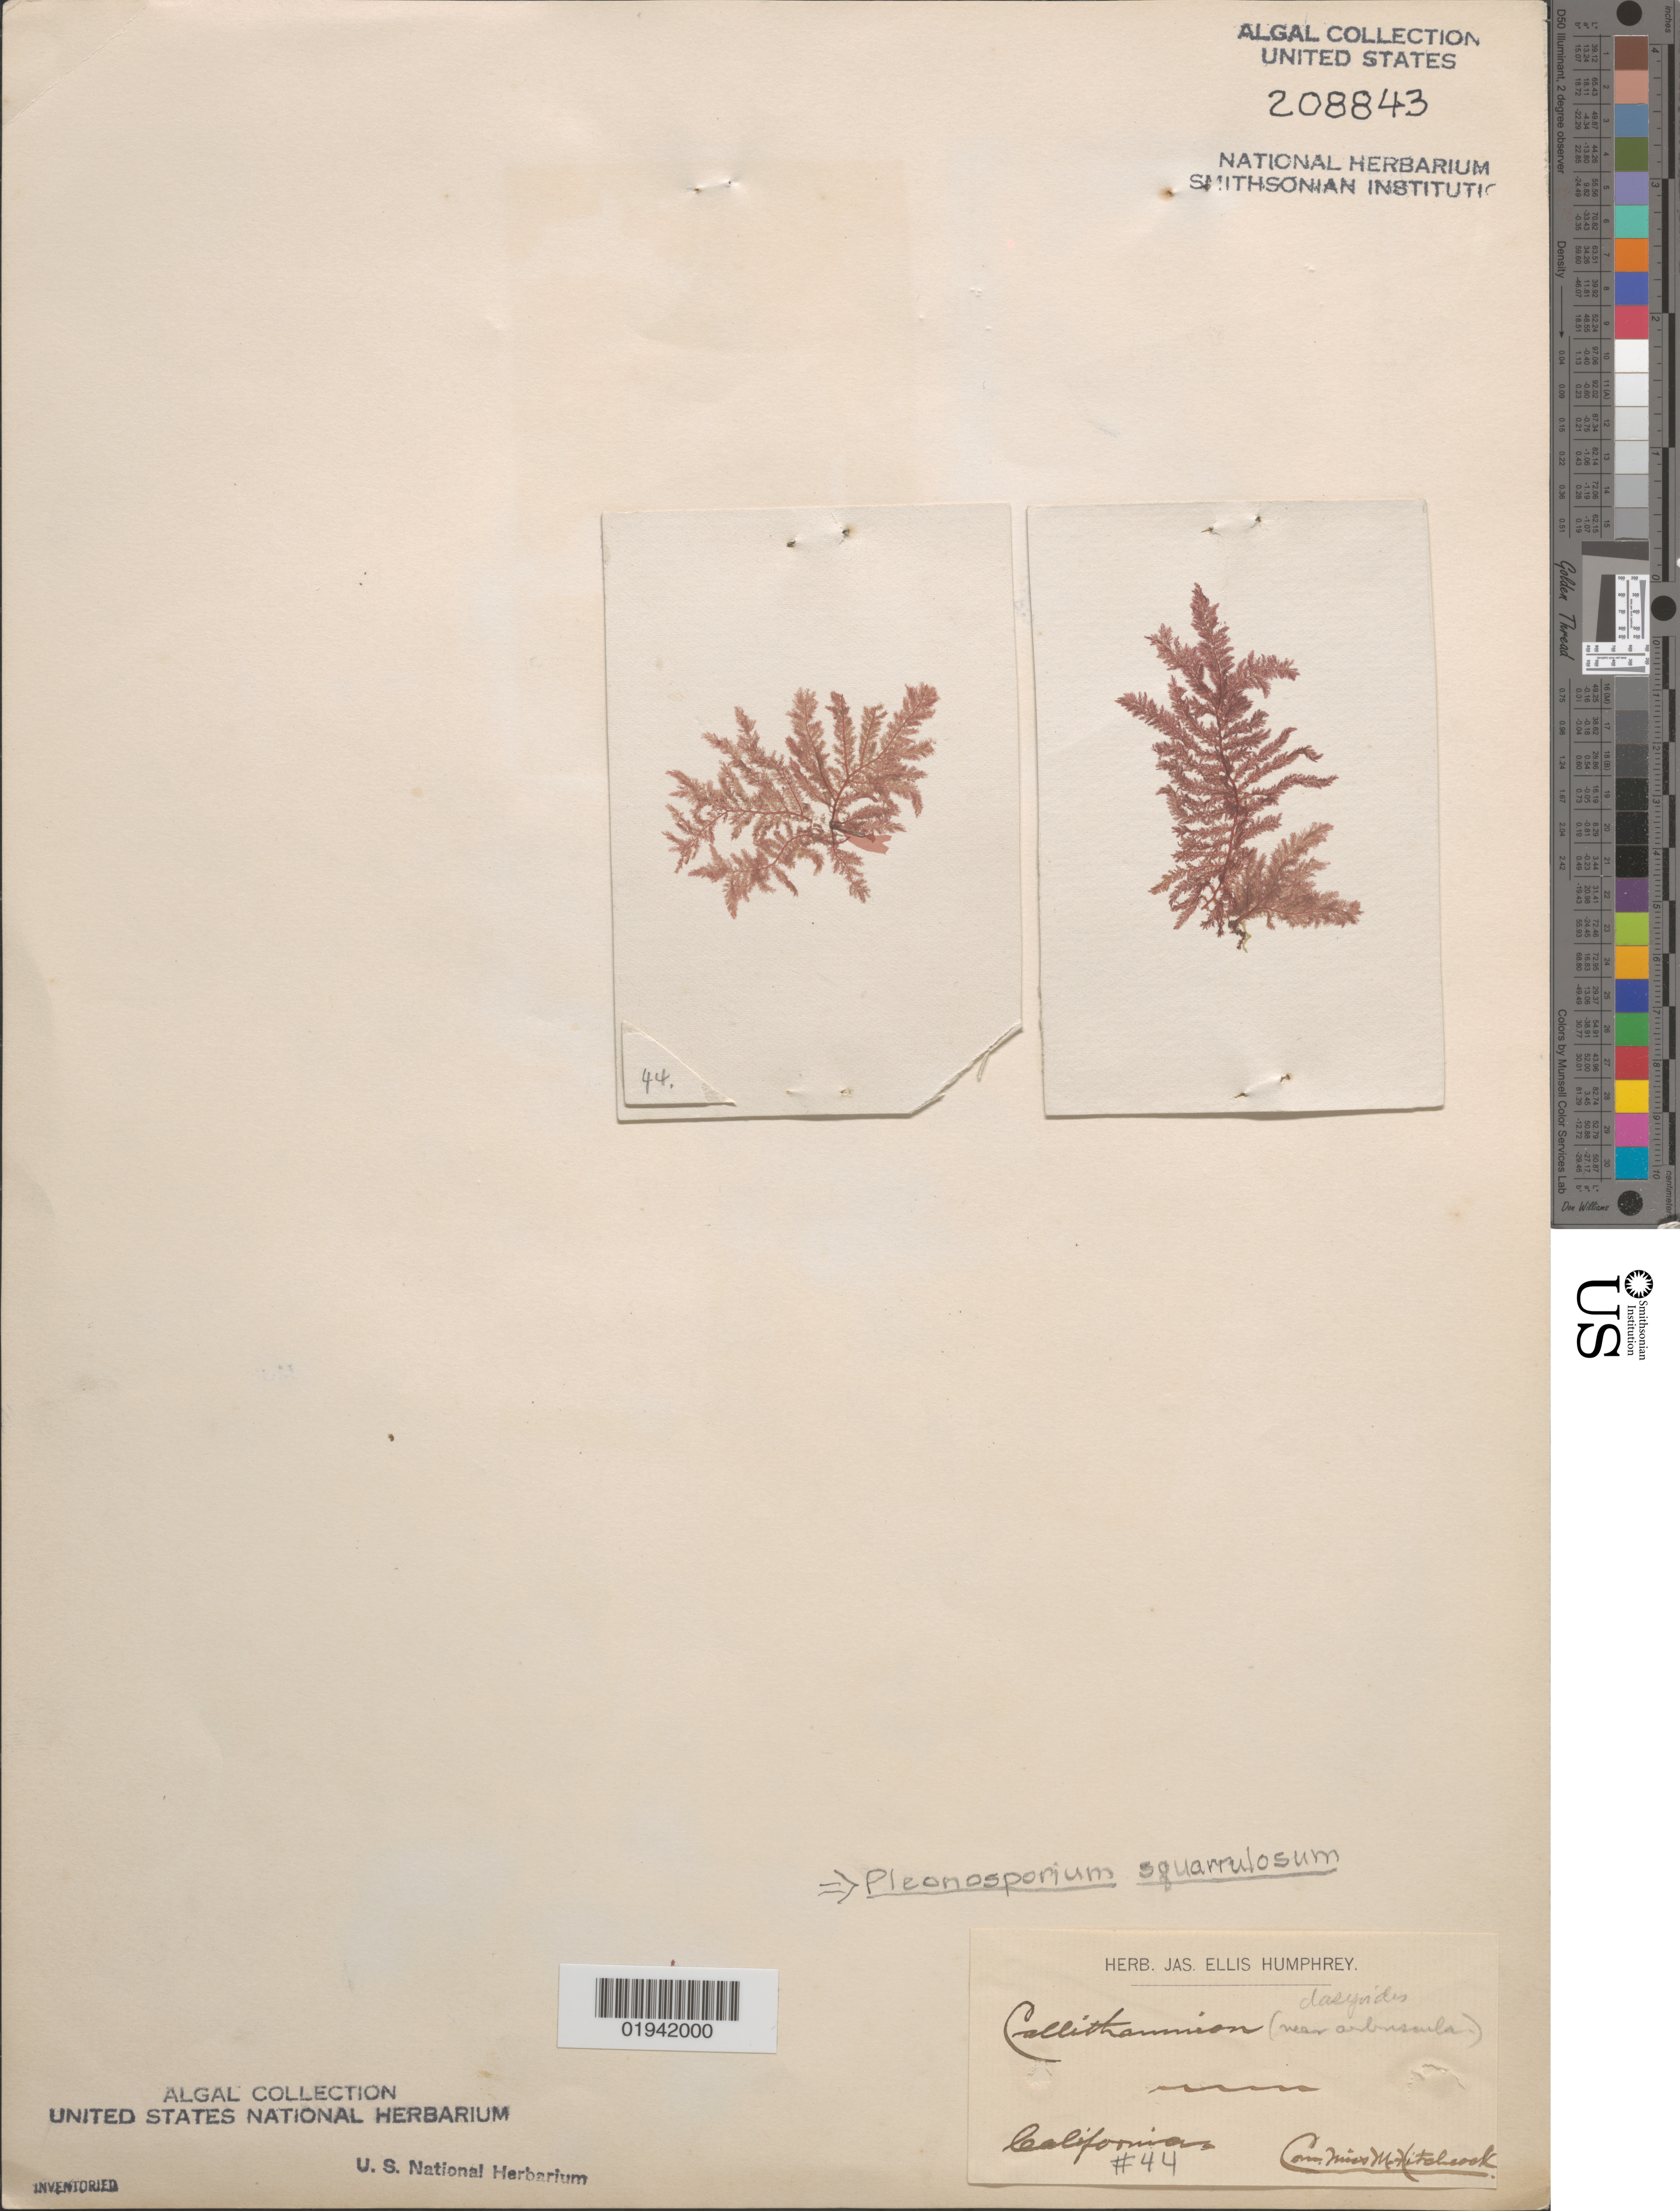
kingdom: Plantae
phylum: Rhodophyta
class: Florideophyceae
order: Ceramiales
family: Wrangeliaceae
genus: Pleonosporium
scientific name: Pleonosporium squarrulosum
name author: (Harv.) I.A. Abbott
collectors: M. Hitchcock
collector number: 44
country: United States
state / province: California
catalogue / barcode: US 208843